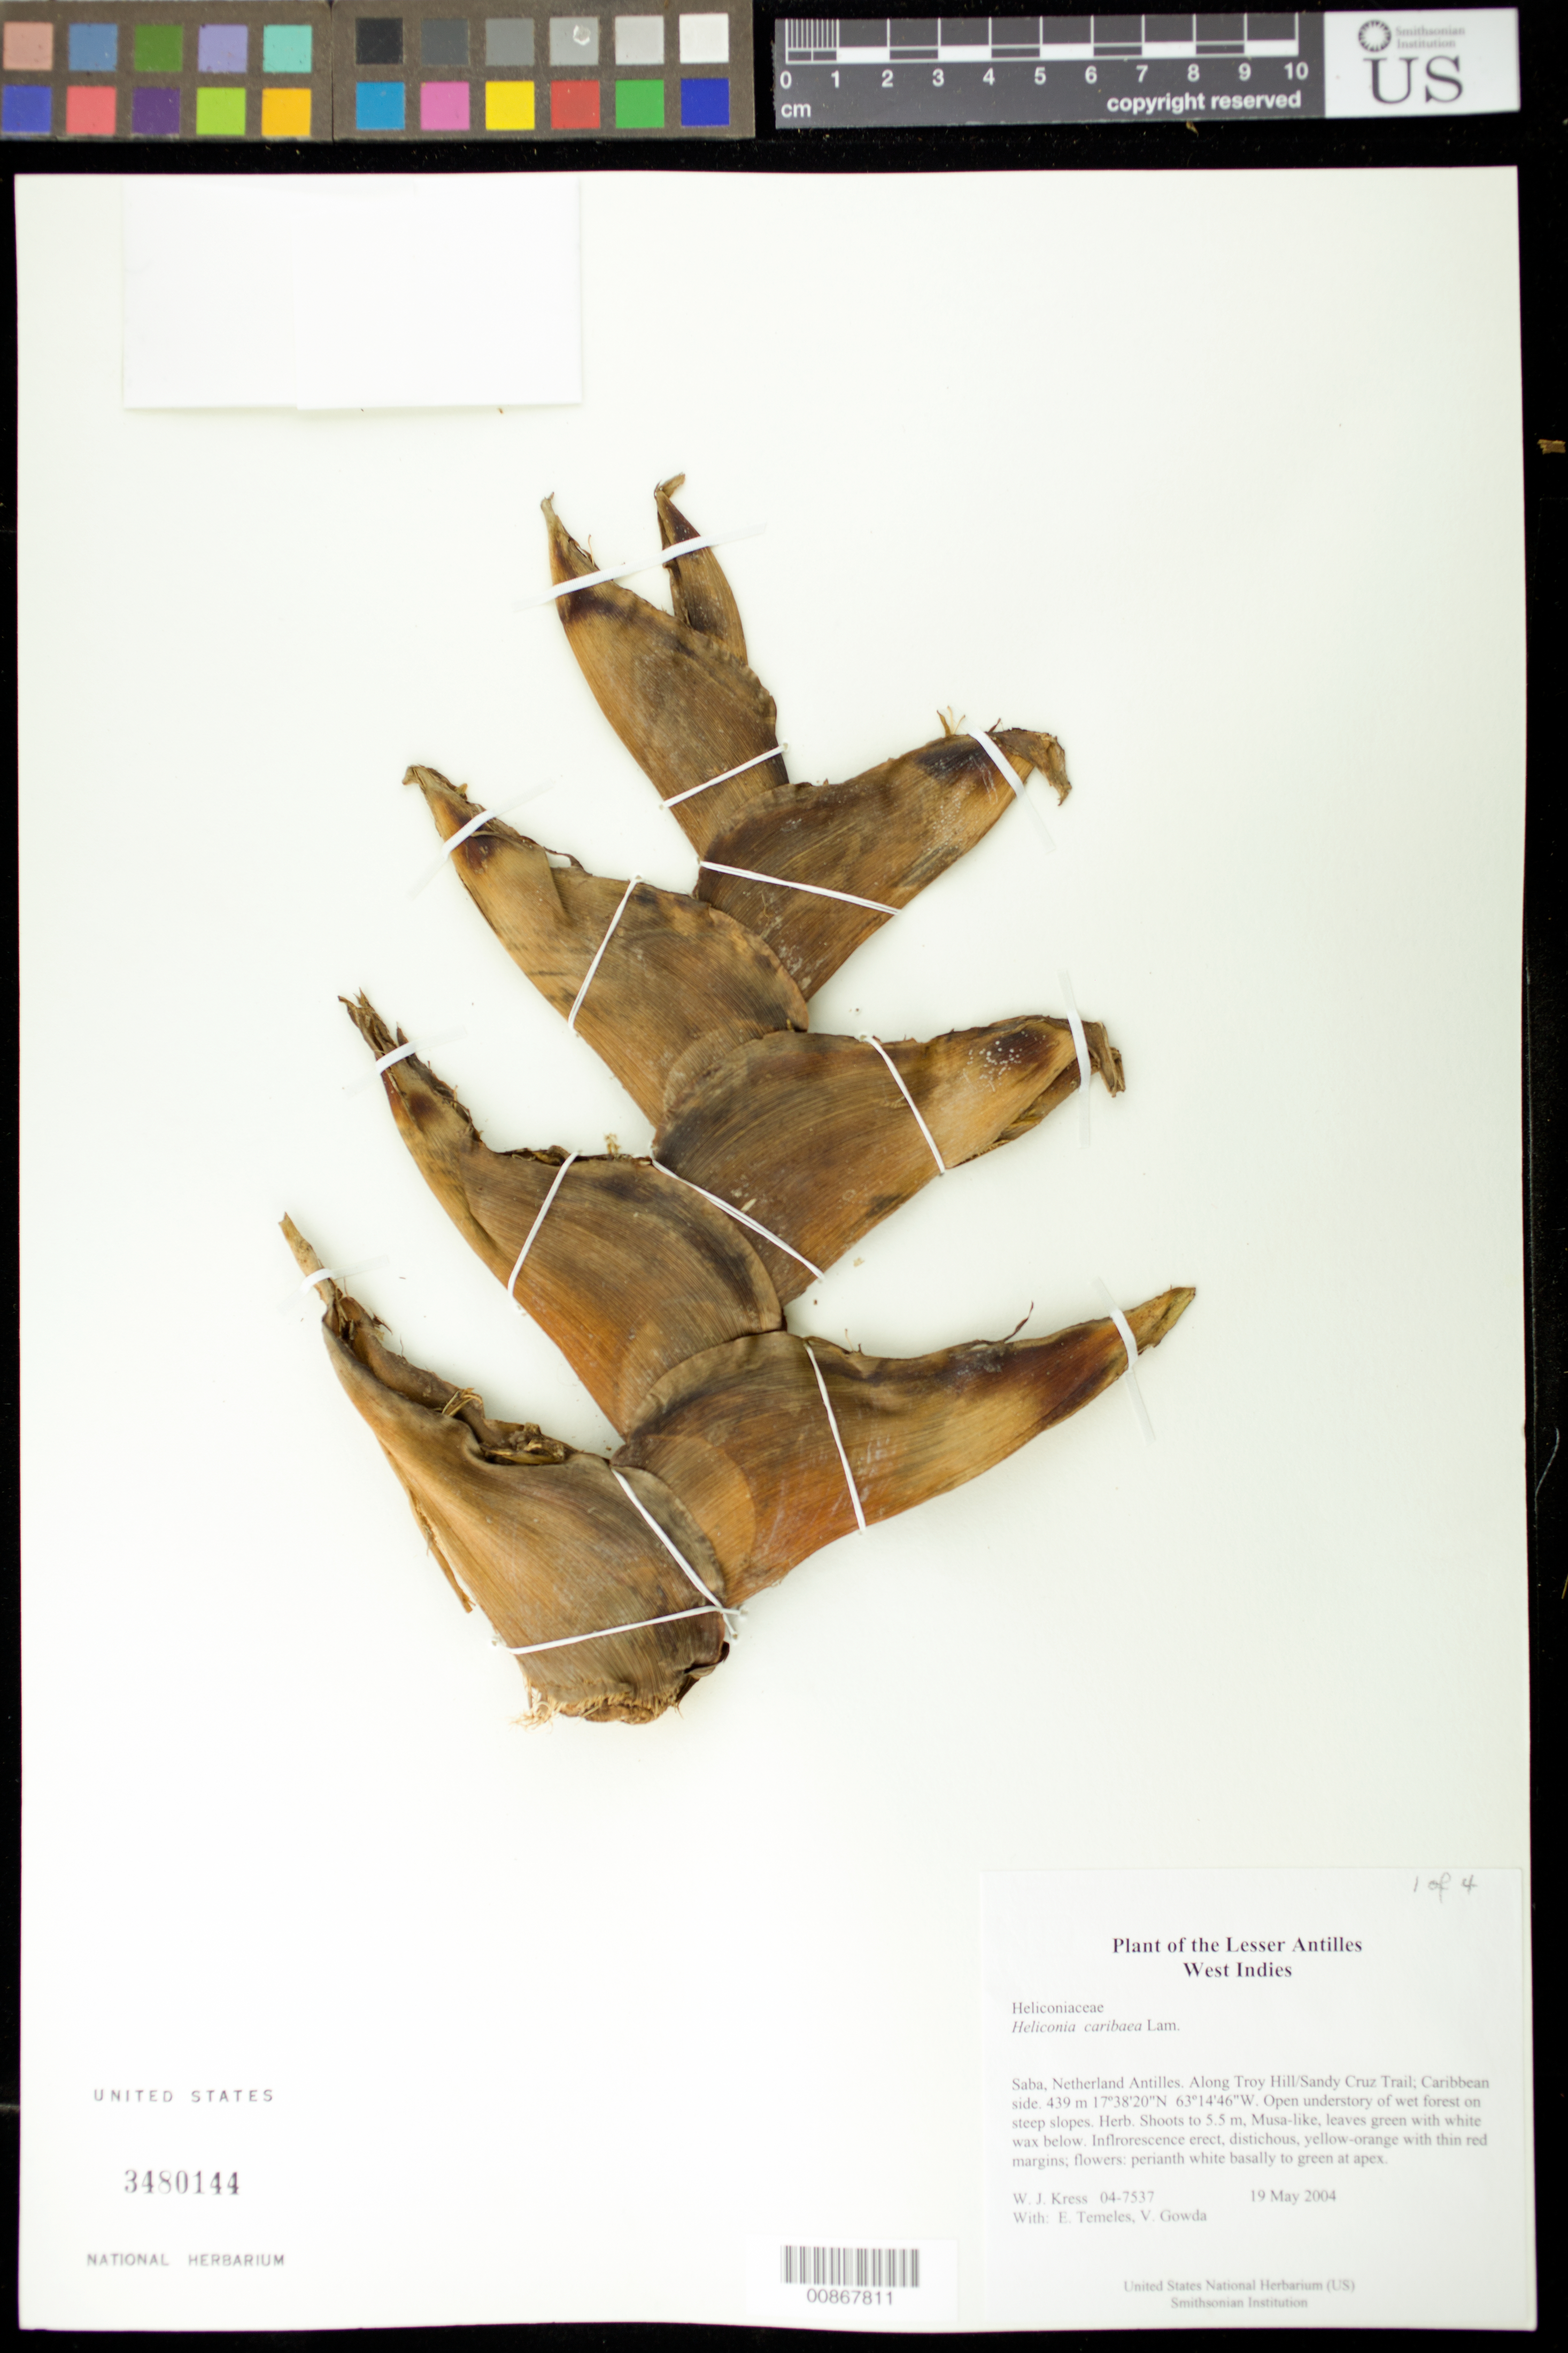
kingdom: Plantae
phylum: Tracheophyta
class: Liliopsida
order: Zingiberales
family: Heliconiaceae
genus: Heliconia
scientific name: Heliconia caribaea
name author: Lam.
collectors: W. J. Kress, E. Temeles & V. Gowda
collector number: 04-7537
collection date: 2004-05-19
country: Netherlands Antilles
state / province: Saba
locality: Along Troy Hill/Sandy Cruz Trail; Caribbean side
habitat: Open understory of wet forest on steep slopes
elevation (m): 439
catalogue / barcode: US 3480144